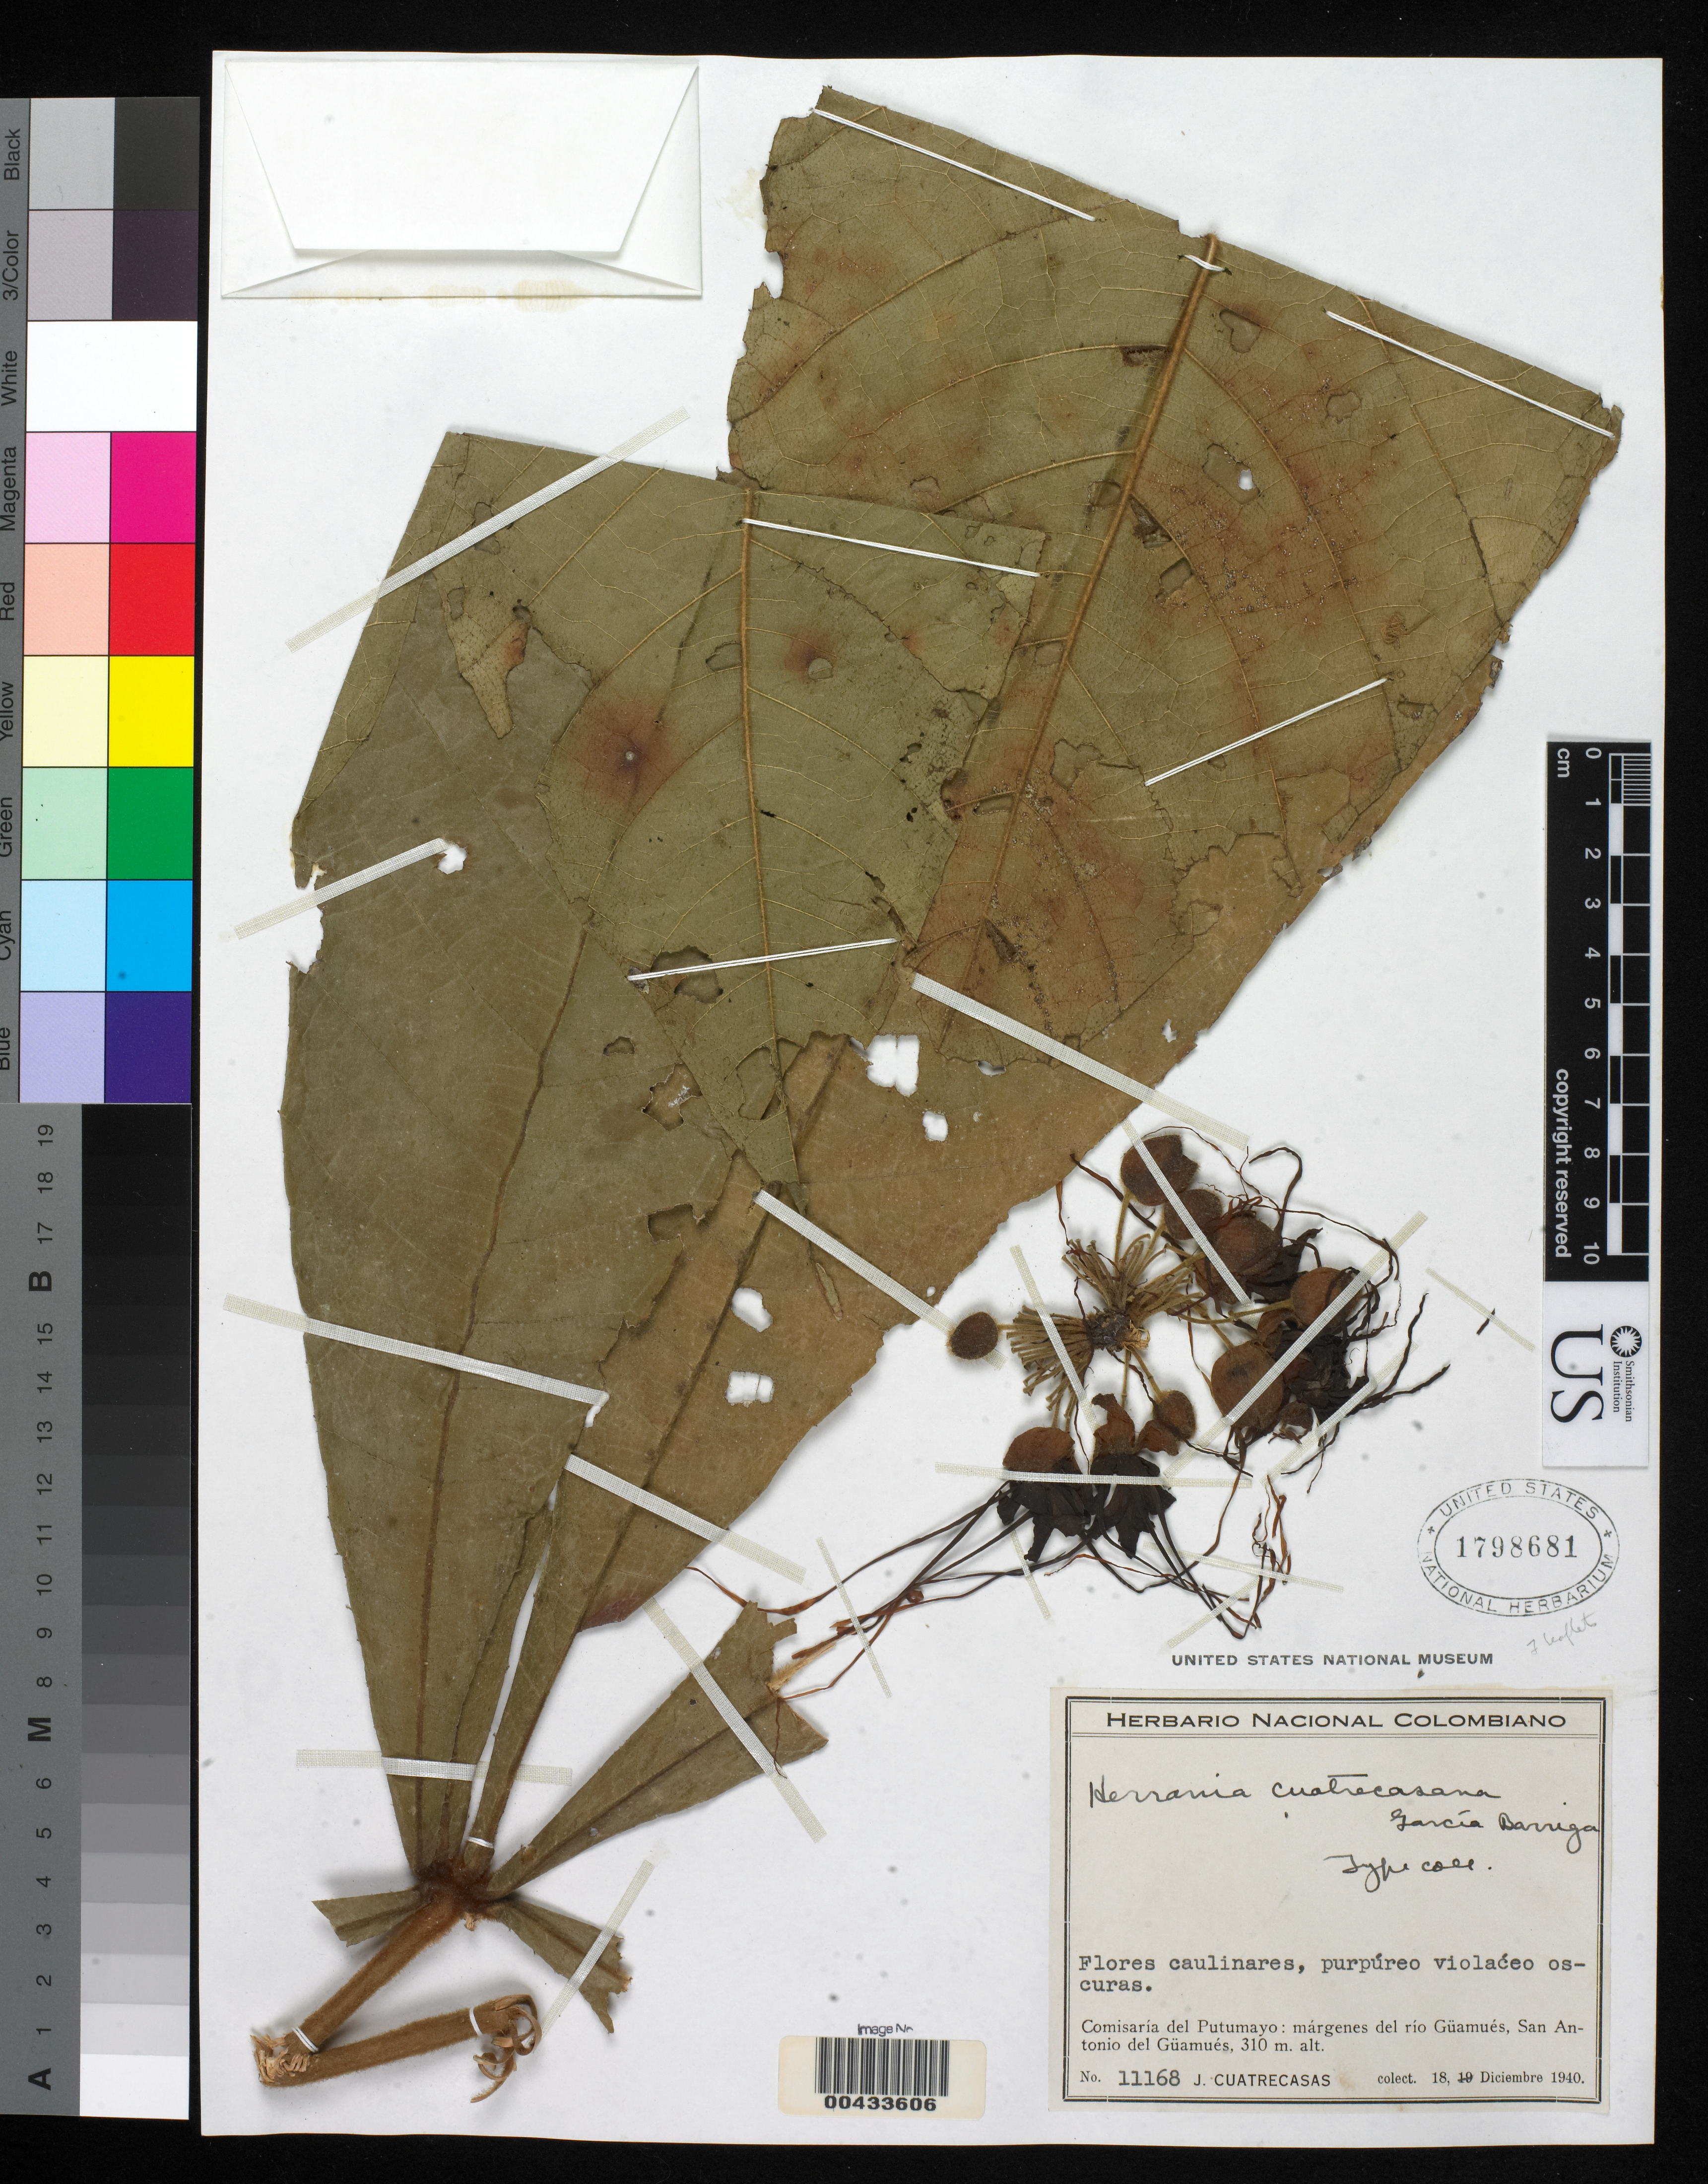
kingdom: Plantae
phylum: Tracheophyta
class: Magnoliopsida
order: Malvales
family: Malvaceae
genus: Herrania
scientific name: Herrania cuatrecasana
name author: García-Barr.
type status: Isotype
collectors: J. Cuatrecasas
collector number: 11168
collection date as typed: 18 Dec 1940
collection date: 1940-12-18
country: Colombia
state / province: Putumayo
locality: Margenes del Rio Guames, San Antoni del Guamues.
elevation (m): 310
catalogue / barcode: US 1798681